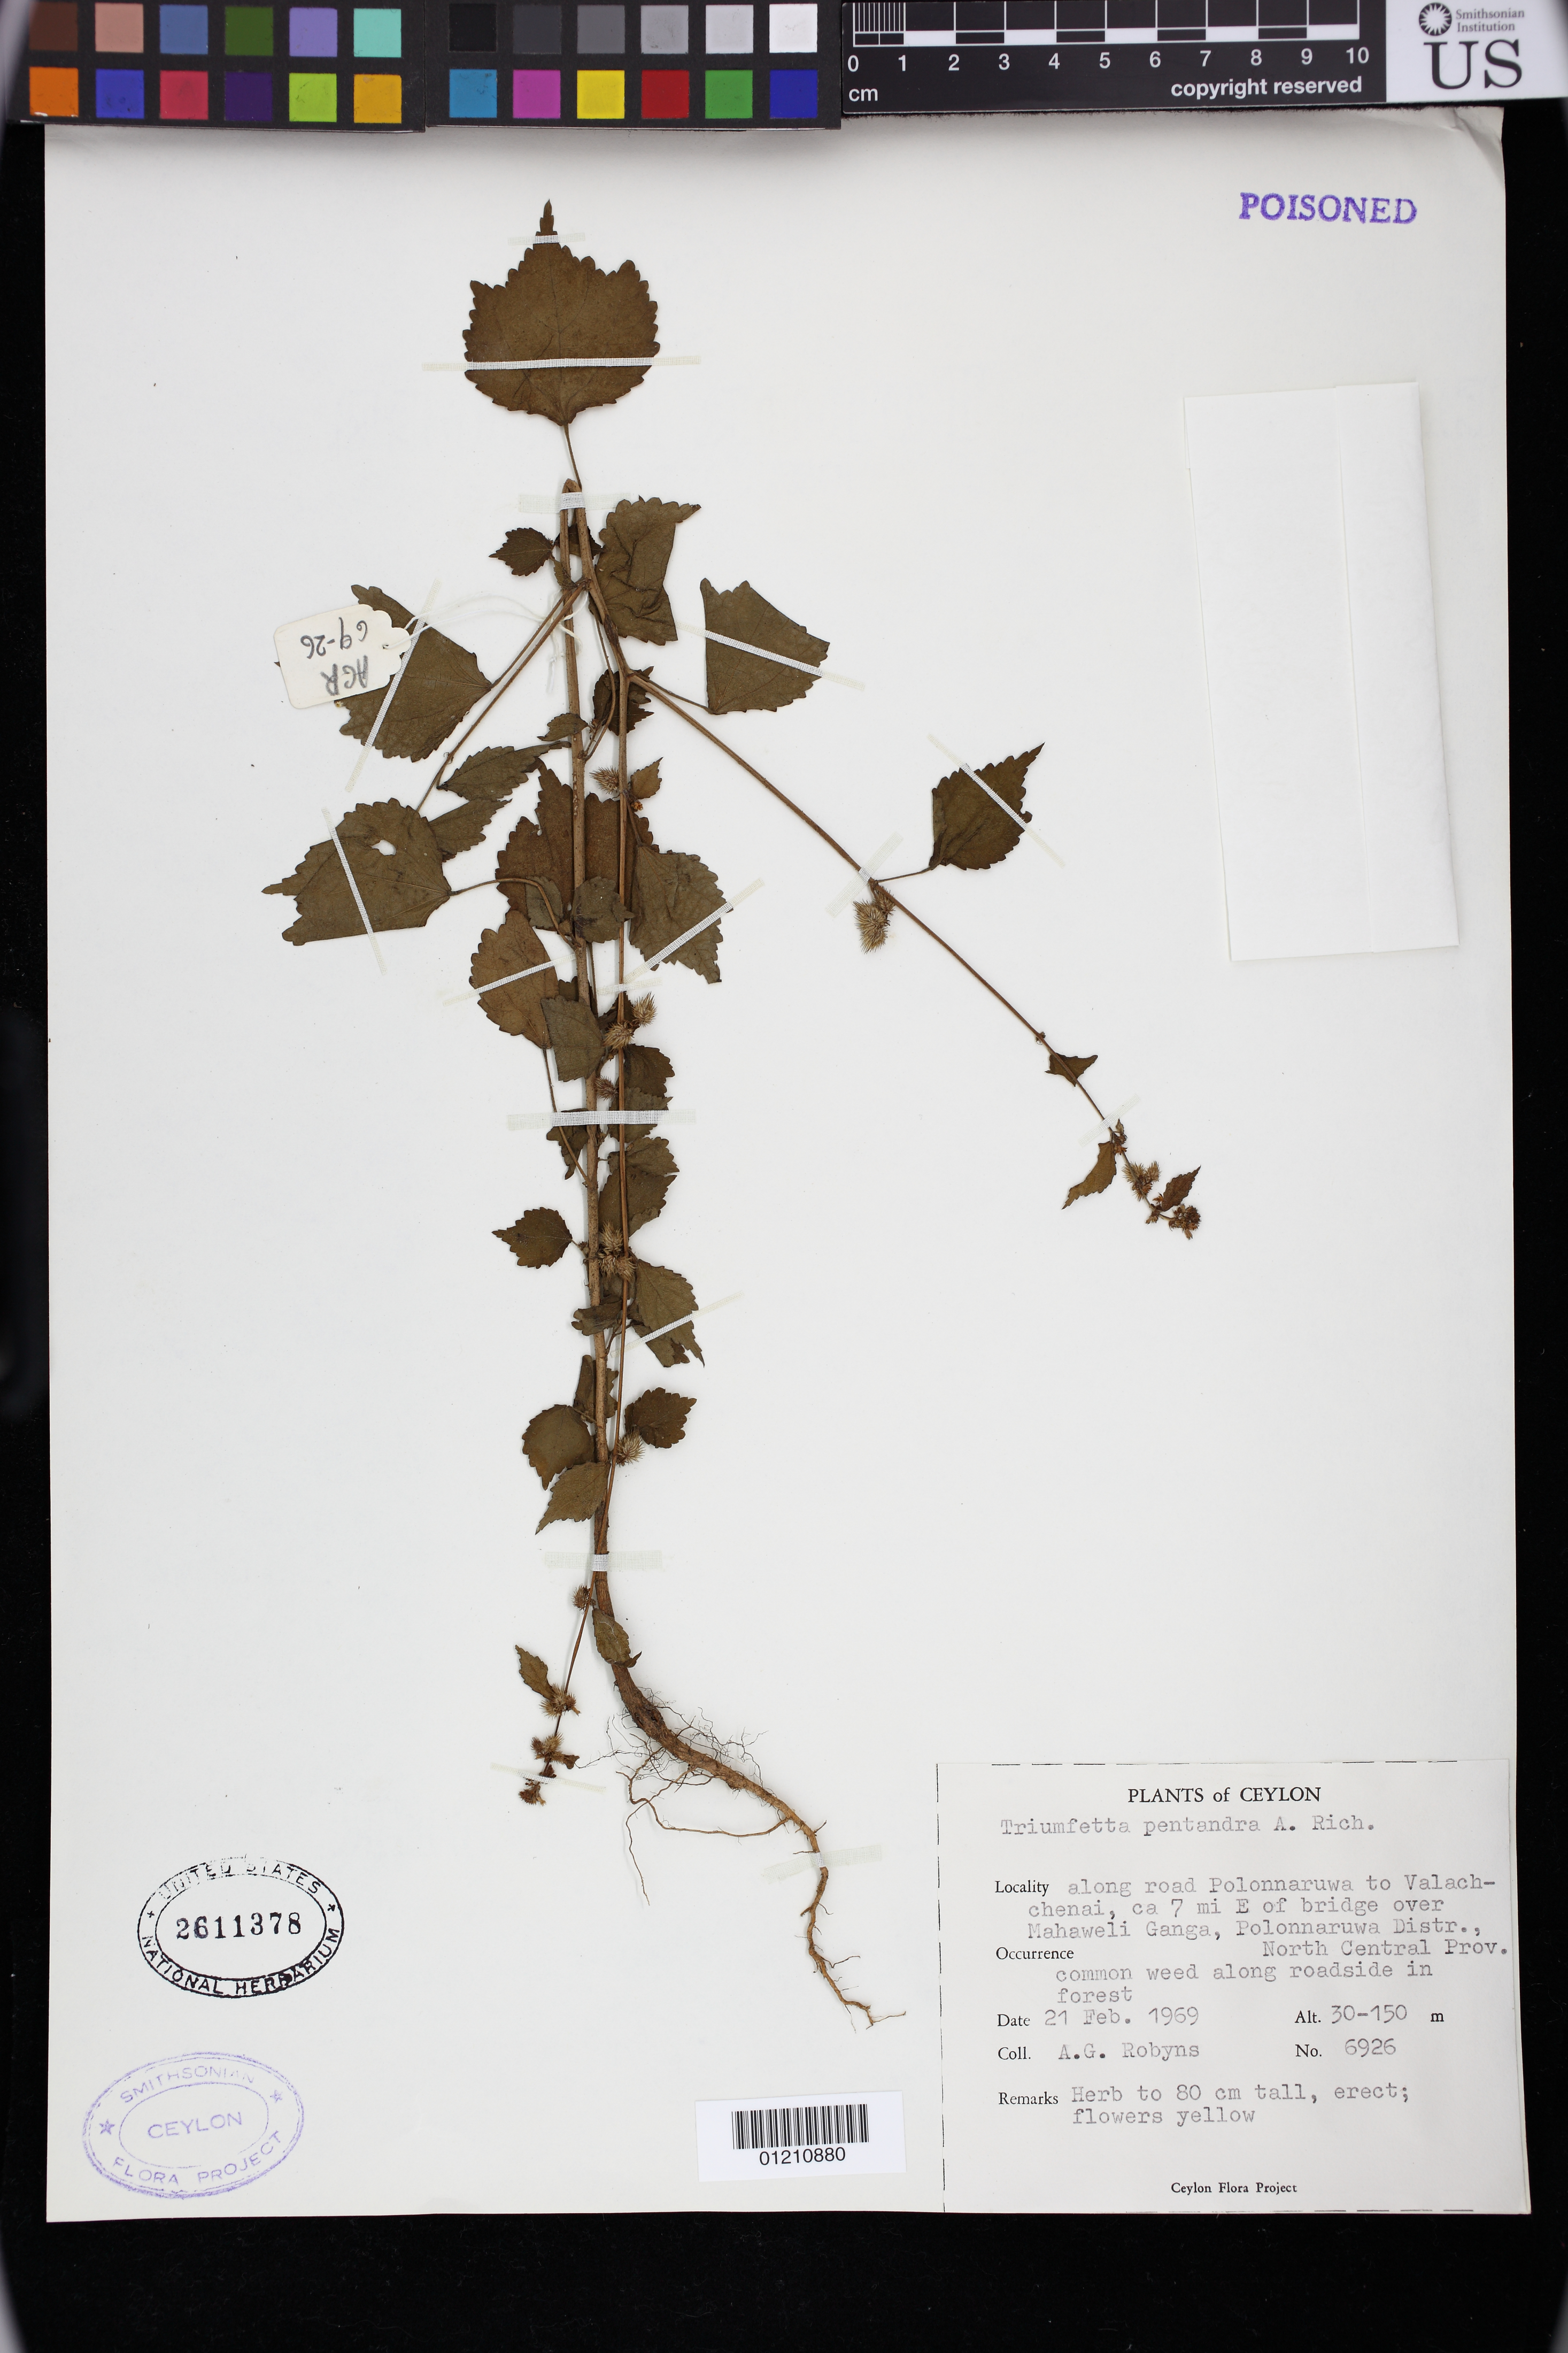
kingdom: Plantae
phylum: Tracheophyta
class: Magnoliopsida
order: Malvales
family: Malvaceae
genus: Triumfetta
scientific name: Triumfetta pentandra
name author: A. Rich.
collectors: A. G. Robyns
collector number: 6926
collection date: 1969-02-21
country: Sri Lanka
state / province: North Central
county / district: Polonnaruwa District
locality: along road Polonnaruwa to Valachchenai, ca 7 mi E of bridge over Mahaweli Ganga, Polonnaruwa Distr., North Central Prov.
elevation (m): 30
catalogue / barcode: US 2611378